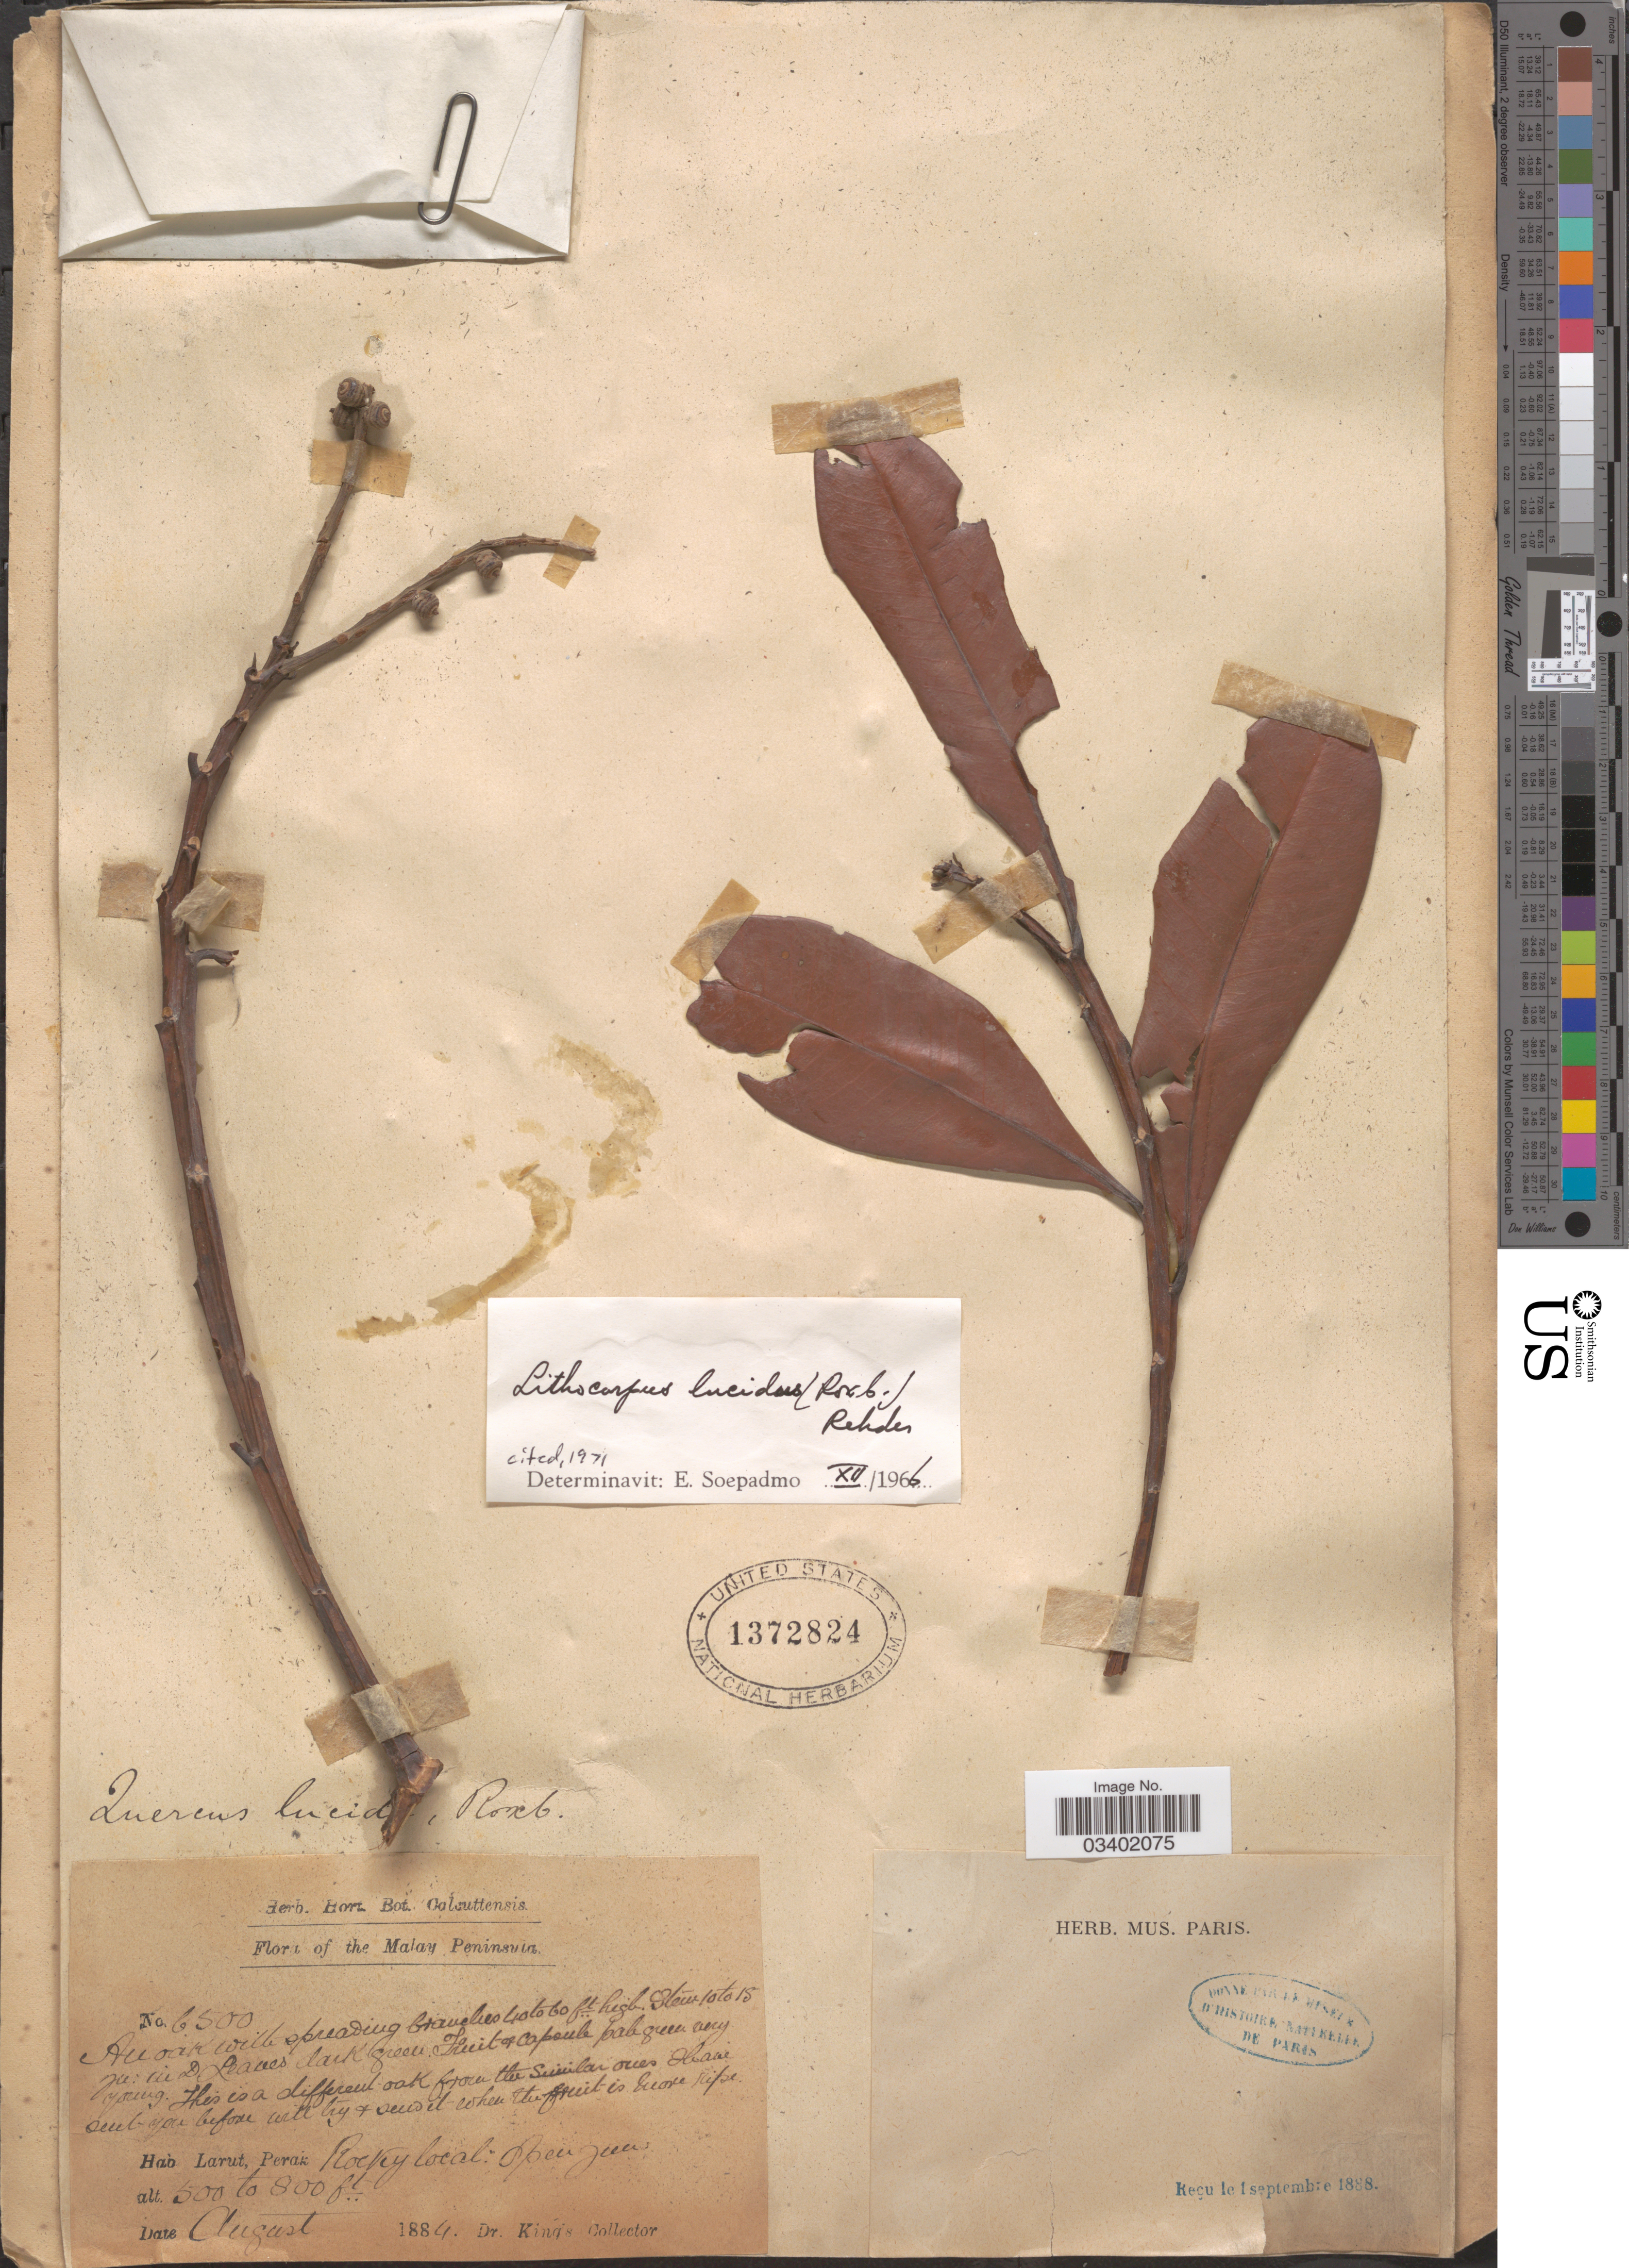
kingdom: Plantae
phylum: Tracheophyta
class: Magnoliopsida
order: Fagales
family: Fagaceae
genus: Lithocarpus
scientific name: Lithocarpus lucidus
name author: (Roxb.) Rehder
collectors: Dr. King's collector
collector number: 6500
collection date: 1884-08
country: Malaysia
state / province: Perak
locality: The Malay Peninsula. Larut.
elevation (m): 152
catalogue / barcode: US 1372824